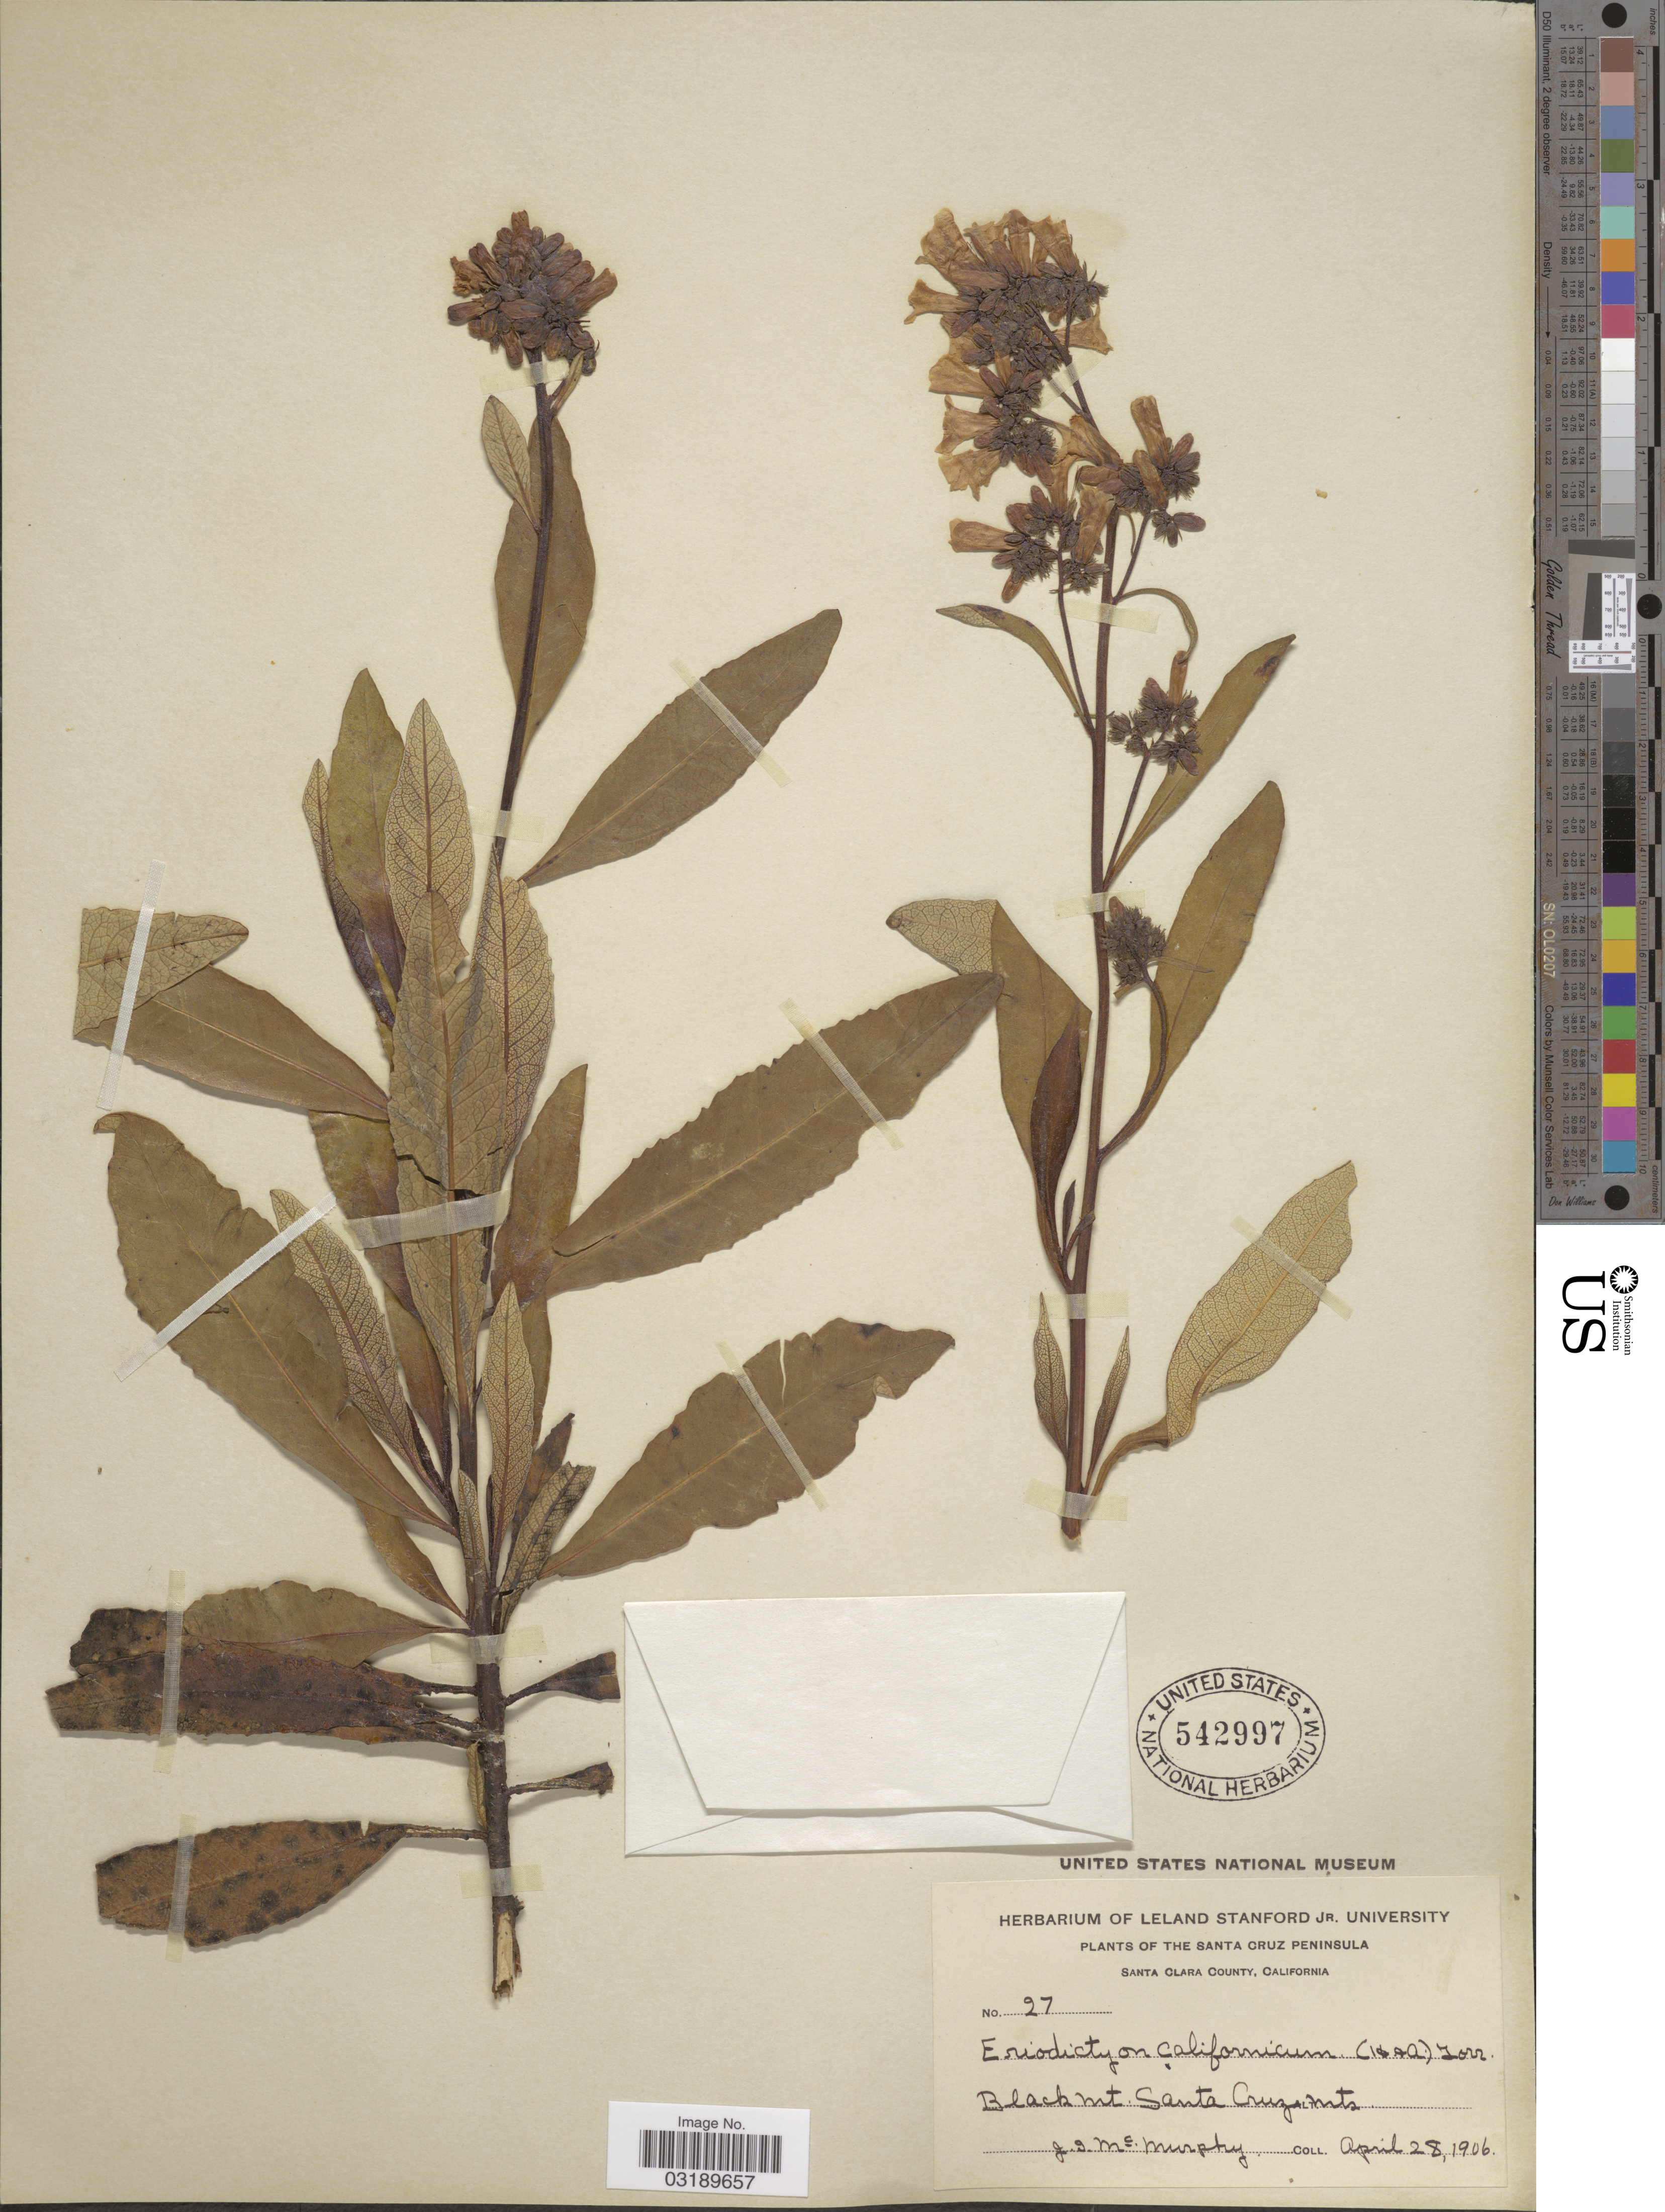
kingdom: Plantae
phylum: Tracheophyta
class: Magnoliopsida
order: Boraginales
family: Namaceae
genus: Eriodictyon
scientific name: Eriodictyon californicum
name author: (Hook. & Arn.) Torr.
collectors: J. McMurphy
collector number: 27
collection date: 1906-04-28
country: United States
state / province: California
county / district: Santa Clara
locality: The Santa Cruz Peninsula. Santa Clara County. Black Mt. Santa Cruz Mts.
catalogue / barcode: US 542997